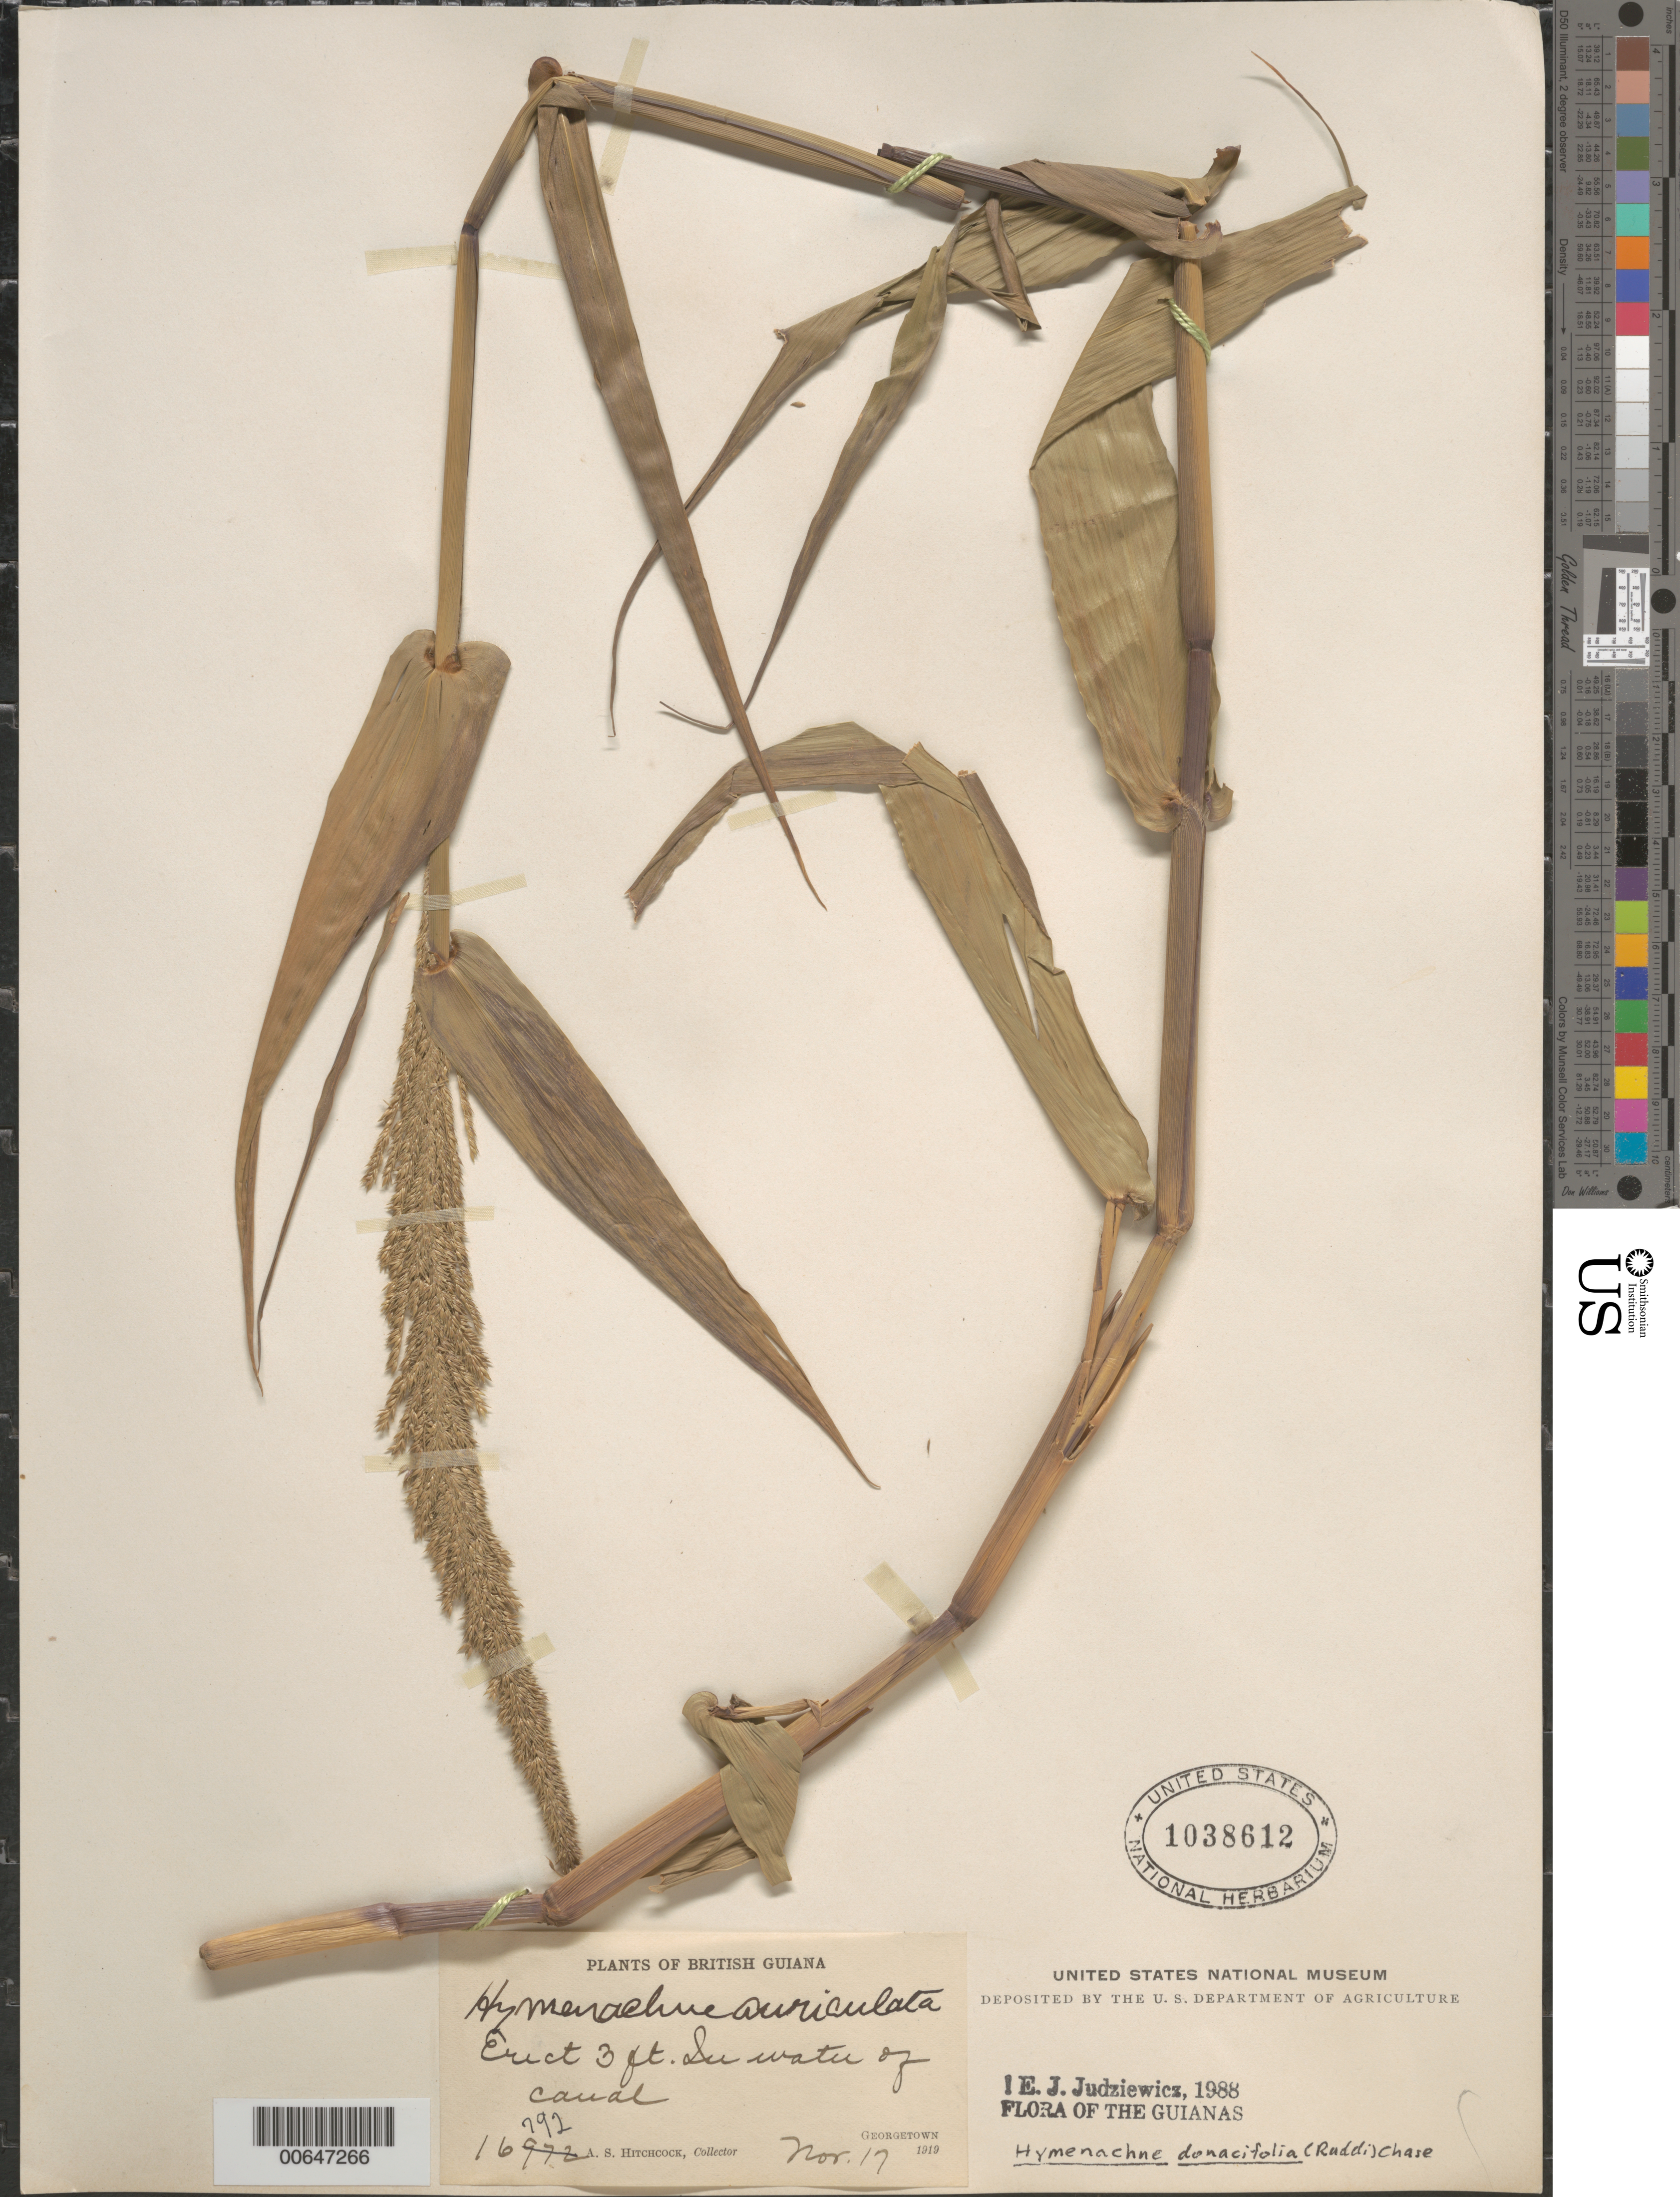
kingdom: Plantae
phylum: Tracheophyta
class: Liliopsida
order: Poales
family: Poaceae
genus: Hymenachne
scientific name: Hymenachne donacifolia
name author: (Raddi) Chase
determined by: Judziewicz, E. J.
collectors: A. S. Hitchcock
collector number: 16792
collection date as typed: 17-Nov-19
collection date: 1919-11-17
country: Guyana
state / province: Demerara-Mahaica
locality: Georgetown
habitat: In water of canal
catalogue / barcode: US 1038612